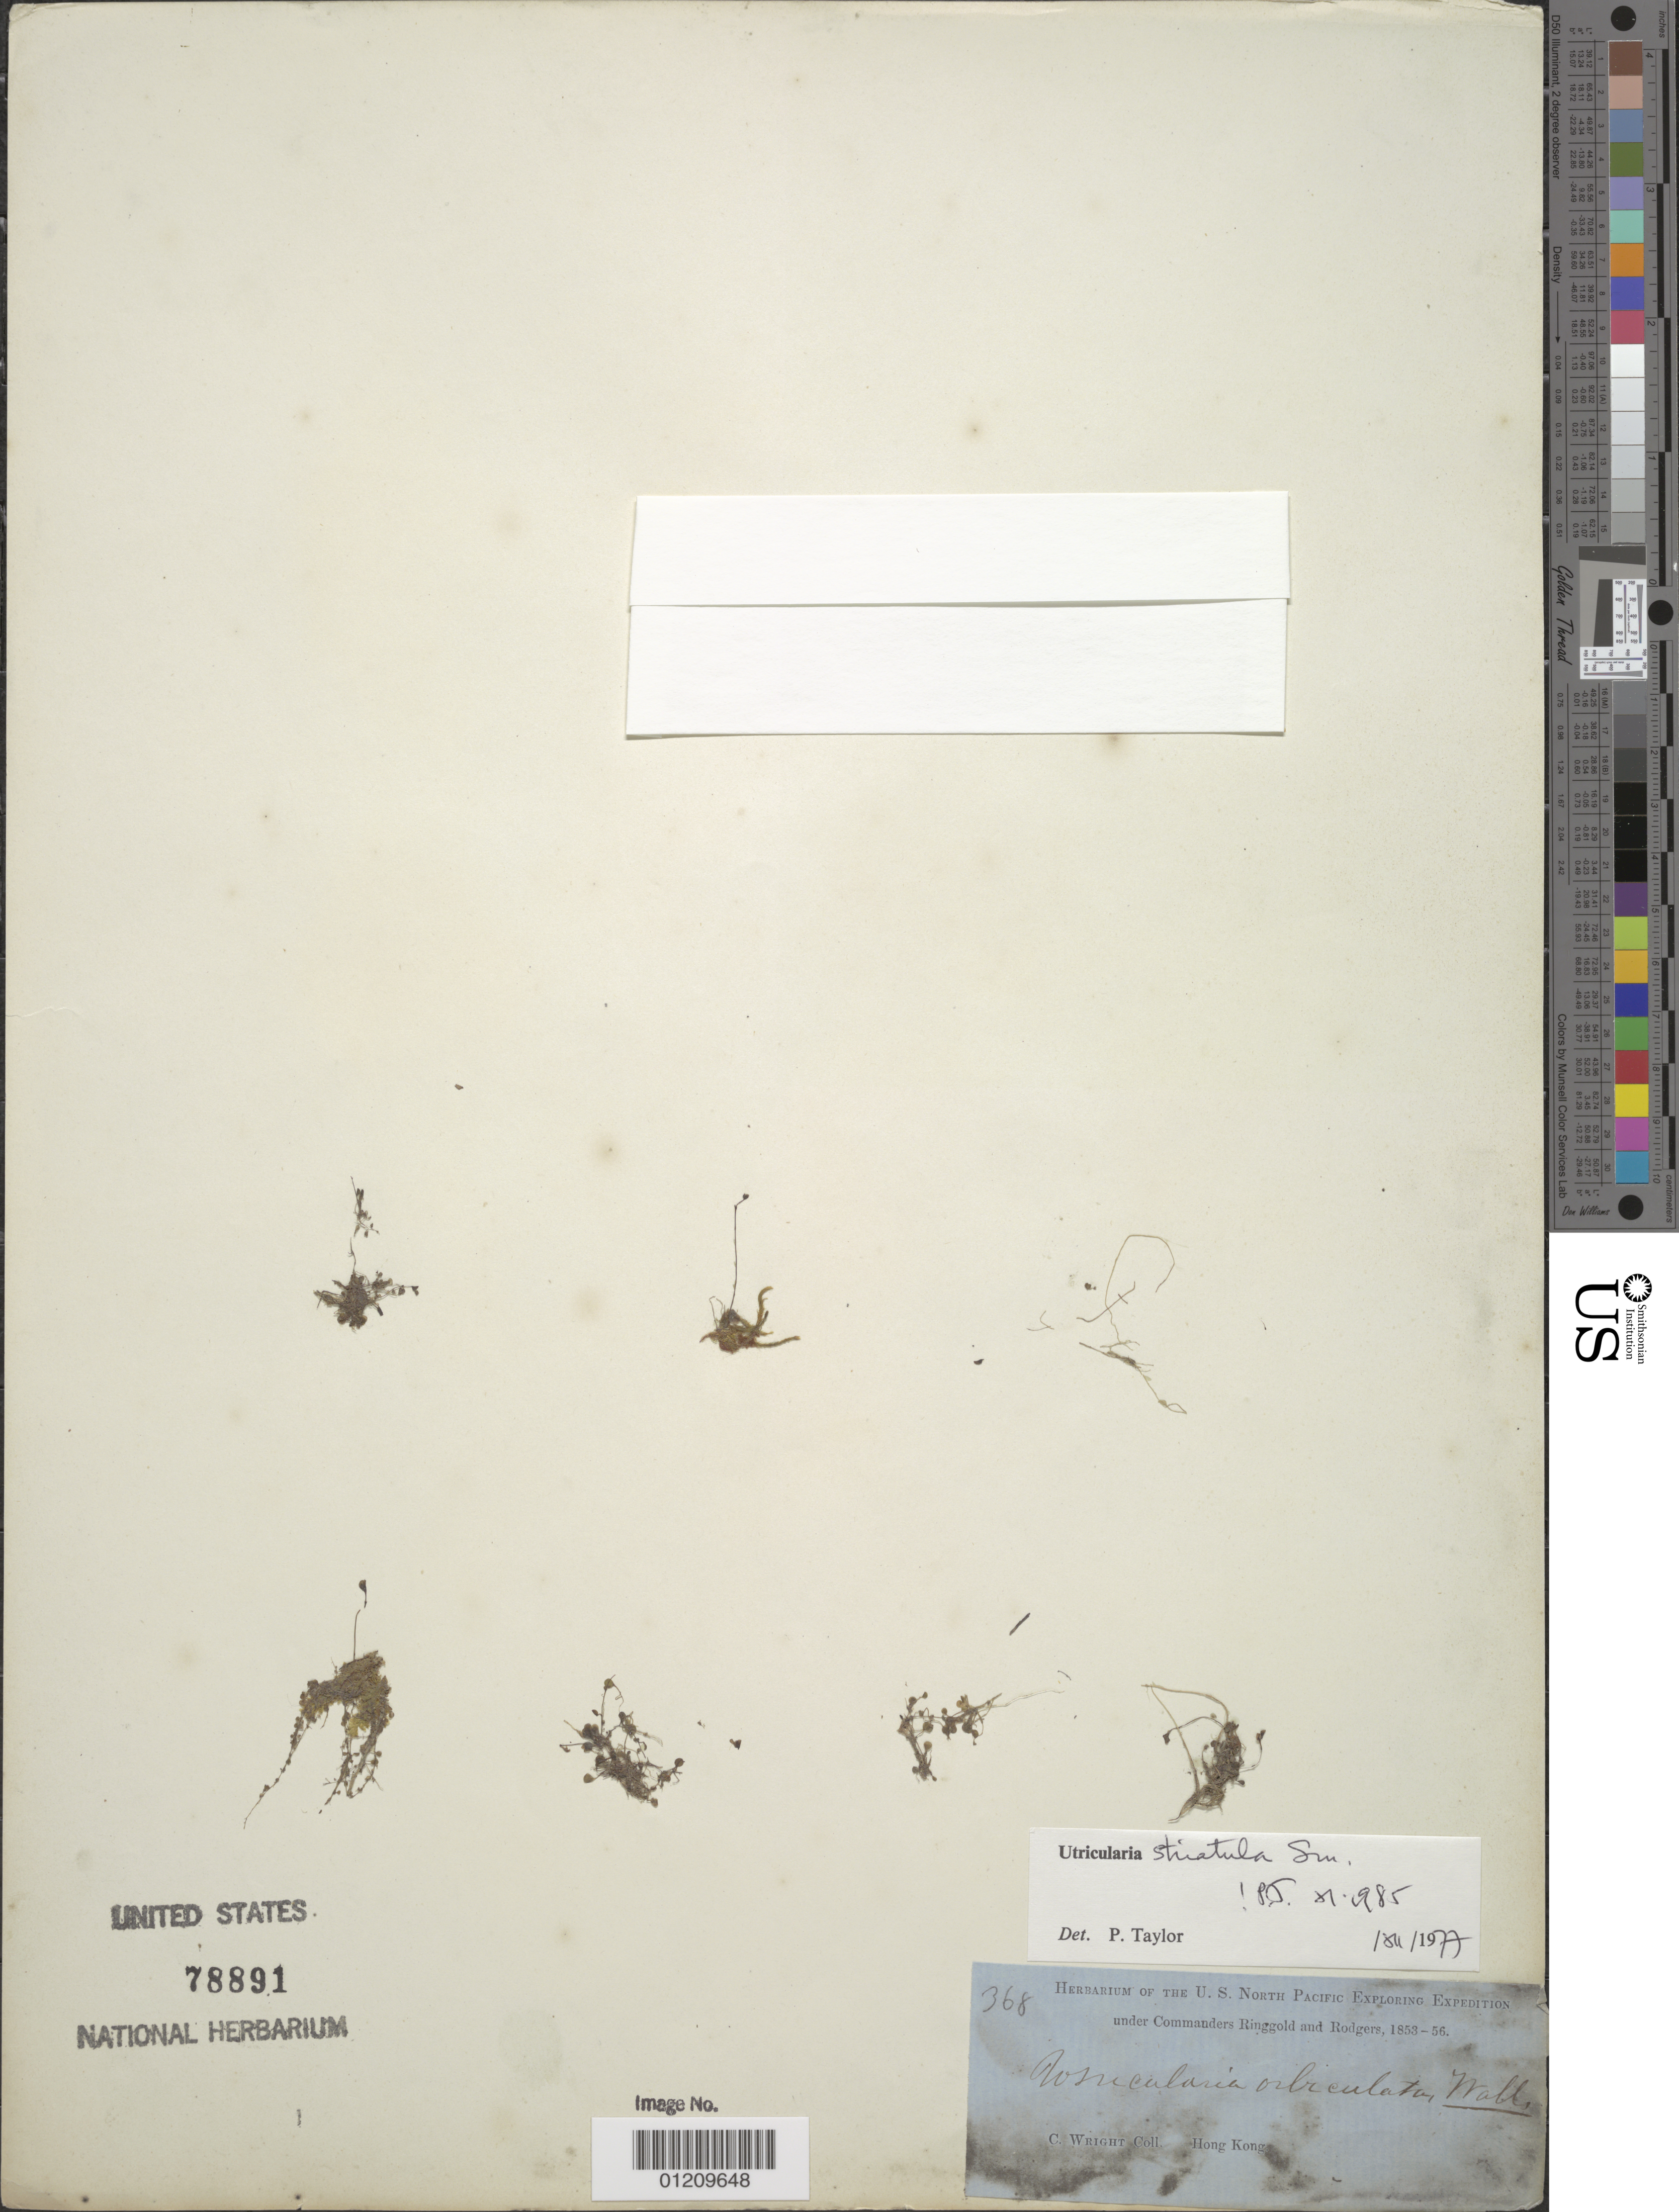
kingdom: Plantae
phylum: Tracheophyta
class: Magnoliopsida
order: Lamiales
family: Lentibulariaceae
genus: Utricularia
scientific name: Utricularia striatula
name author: Sm.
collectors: C. Wright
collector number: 368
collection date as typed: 1853 to -- -- 1856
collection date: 1853/1856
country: China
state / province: Hong Kong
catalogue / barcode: US 78891